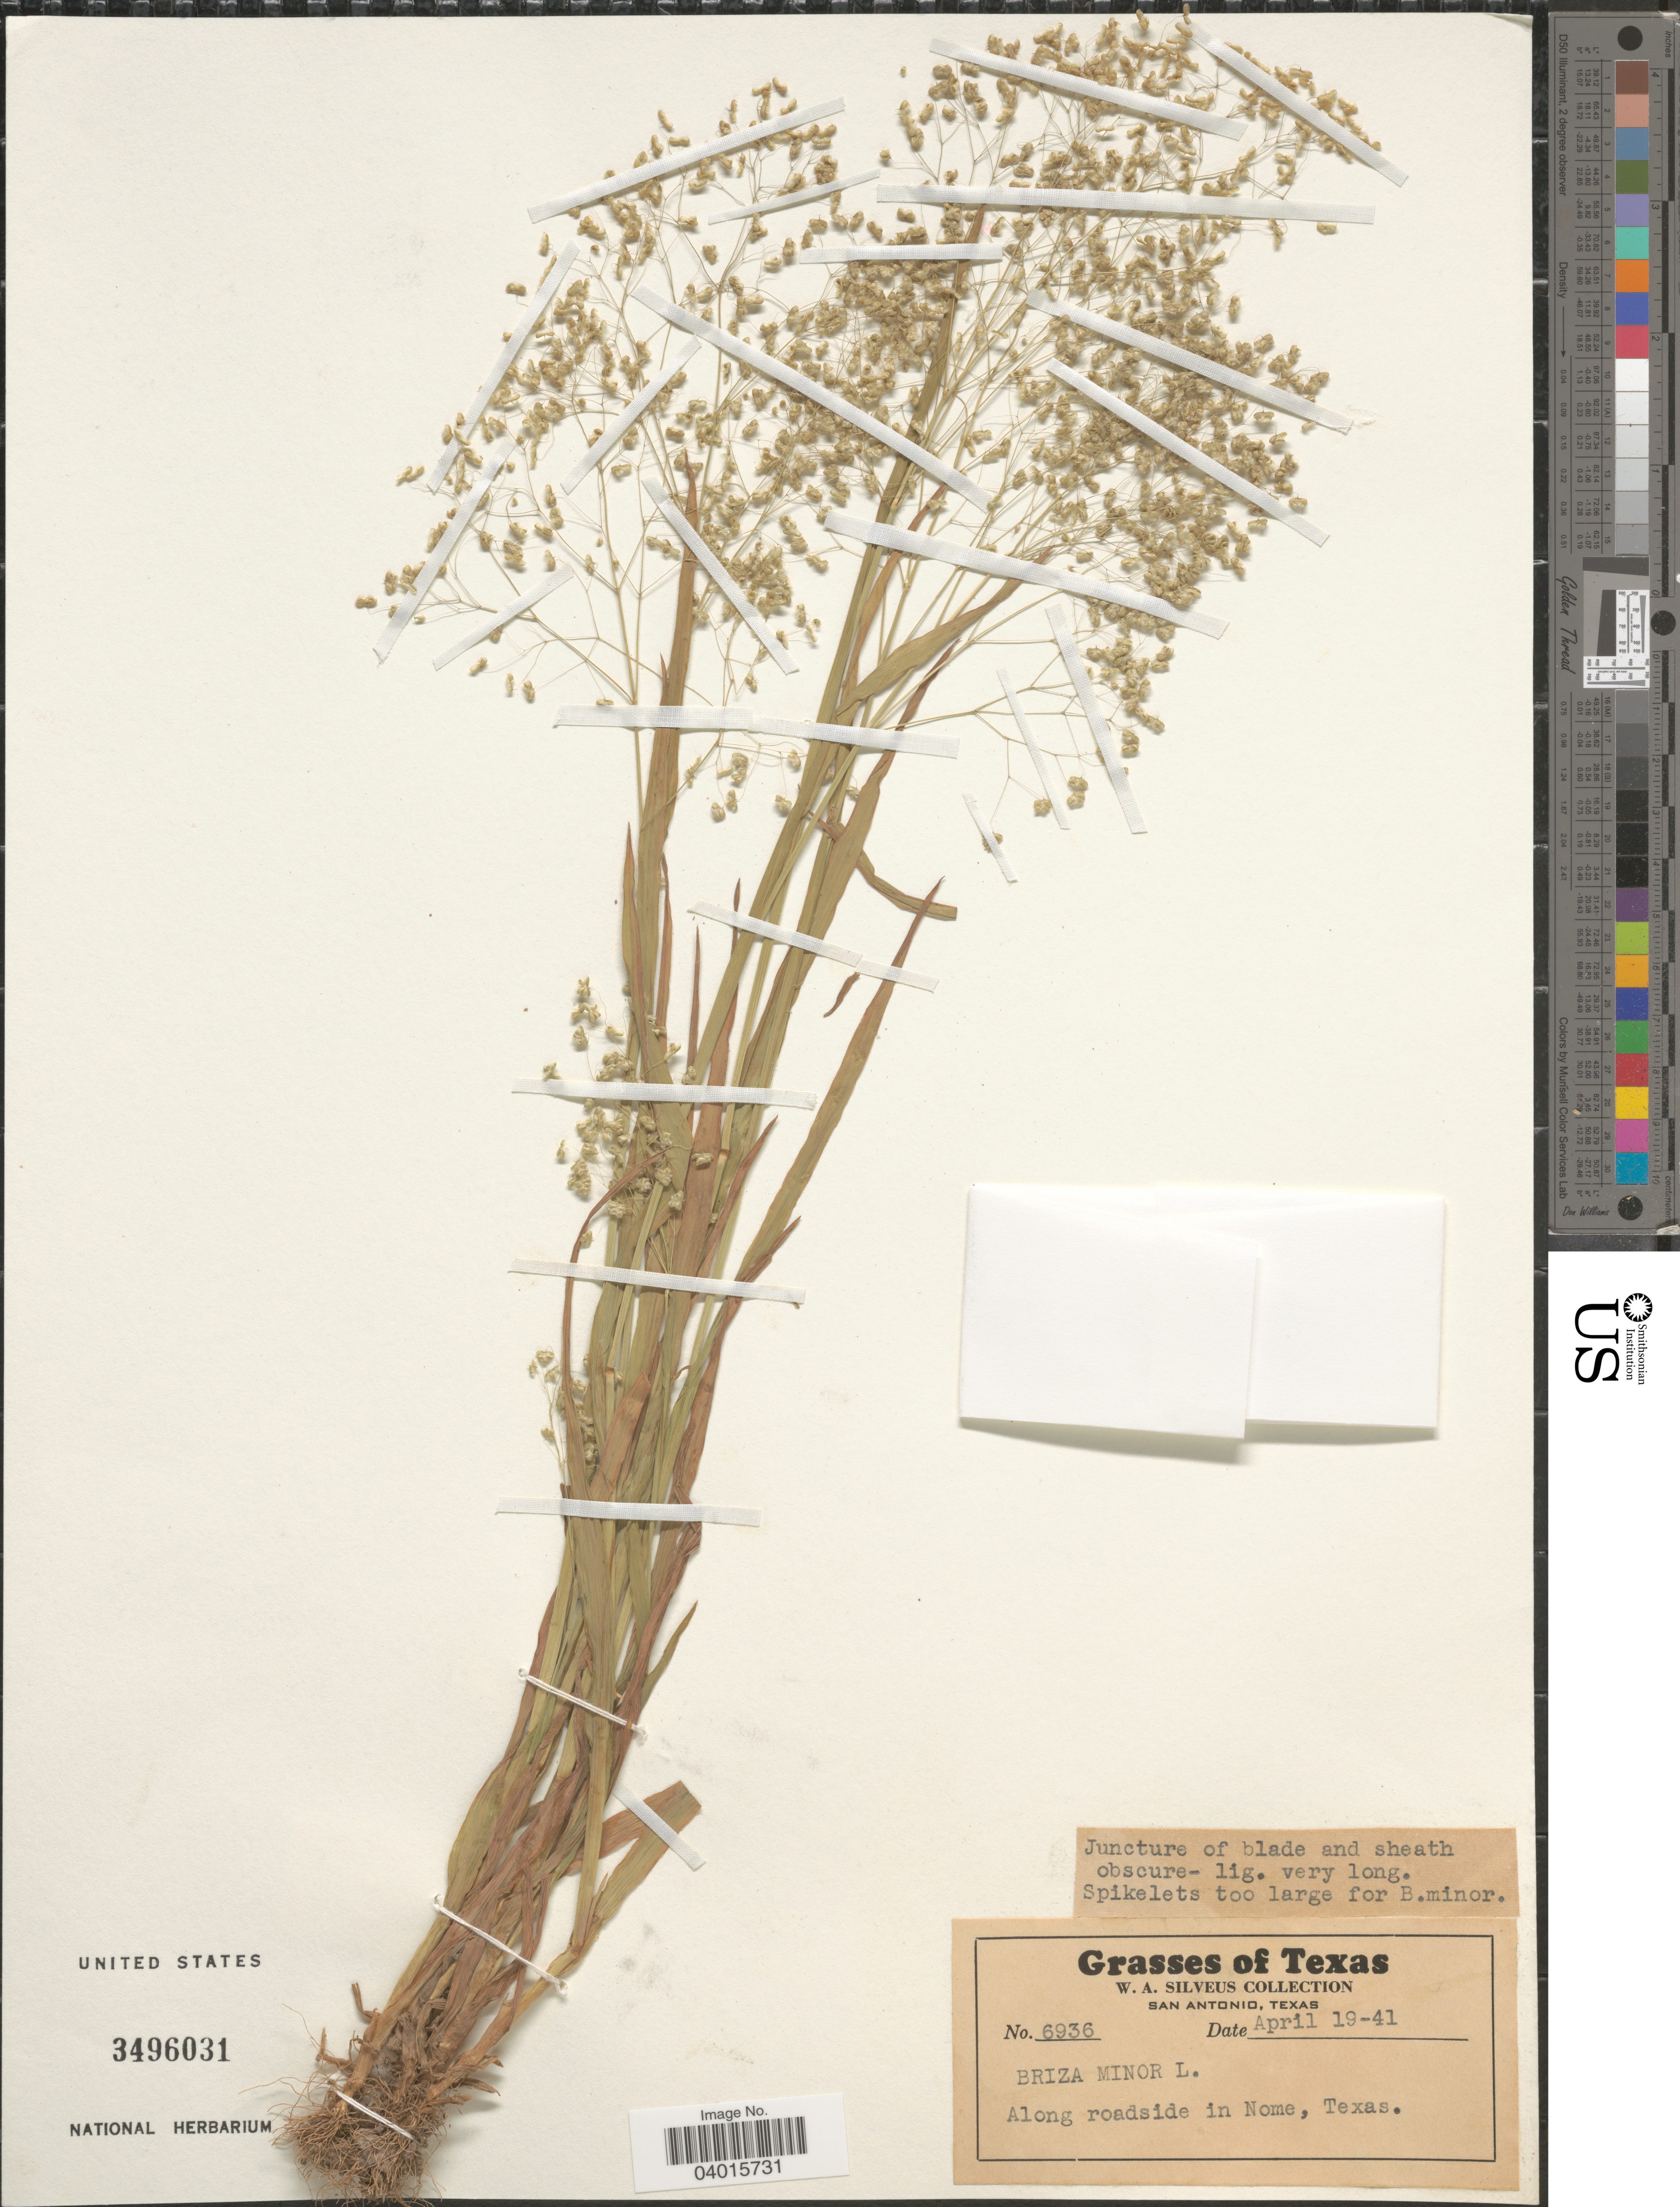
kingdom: Plantae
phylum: Tracheophyta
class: Liliopsida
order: Poales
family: Poaceae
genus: Briza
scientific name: Briza minor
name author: L.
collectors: W. Silveus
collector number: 6936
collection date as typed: Transcribed d/m/y: 19/4/41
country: United States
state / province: Texas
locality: Along roadside in Nome.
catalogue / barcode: US 3496031